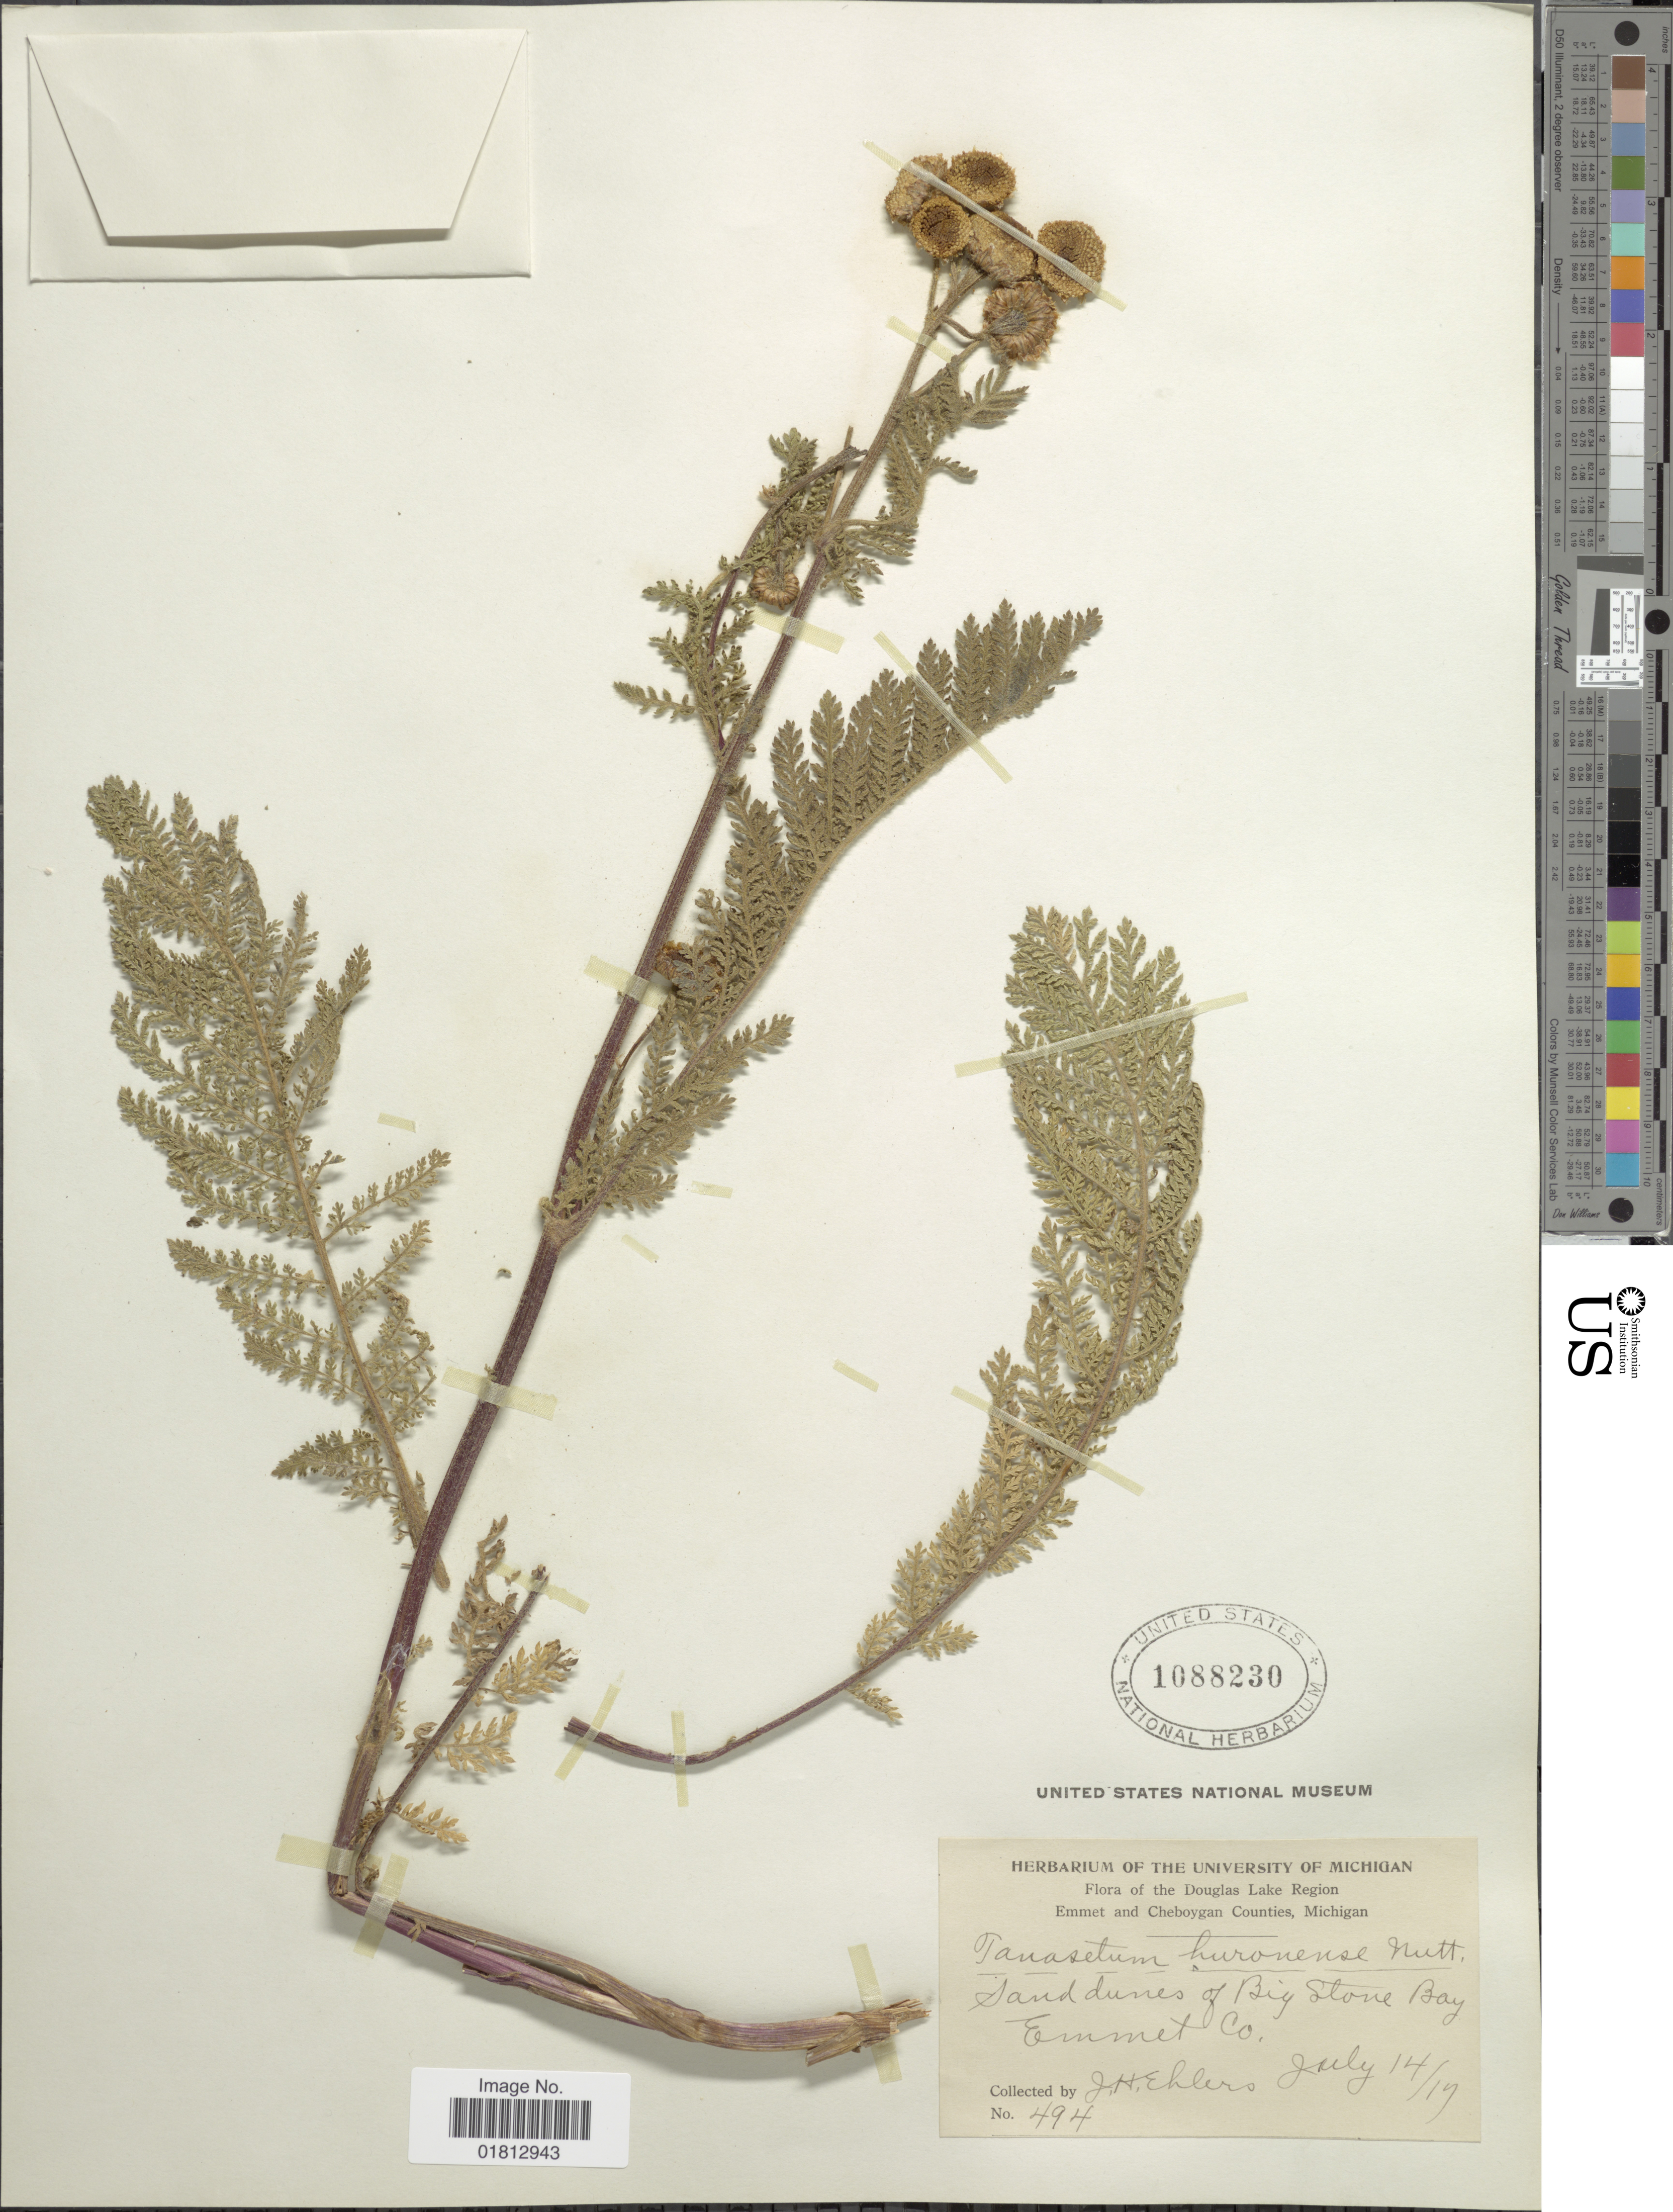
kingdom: Plantae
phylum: Tracheophyta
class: Magnoliopsida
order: Asterales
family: Asteraceae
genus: Tanacetum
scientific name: Tanacetum huronense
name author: Nutt.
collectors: J. H. Ehlers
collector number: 494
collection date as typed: Transcribed d/m/y: 14/7/19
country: United States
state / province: Michigan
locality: Douglas Lake Region, Emmet and Cheboygan Counties, sand dunes of Big Stone Bay, Emmet Co.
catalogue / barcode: US 1088230